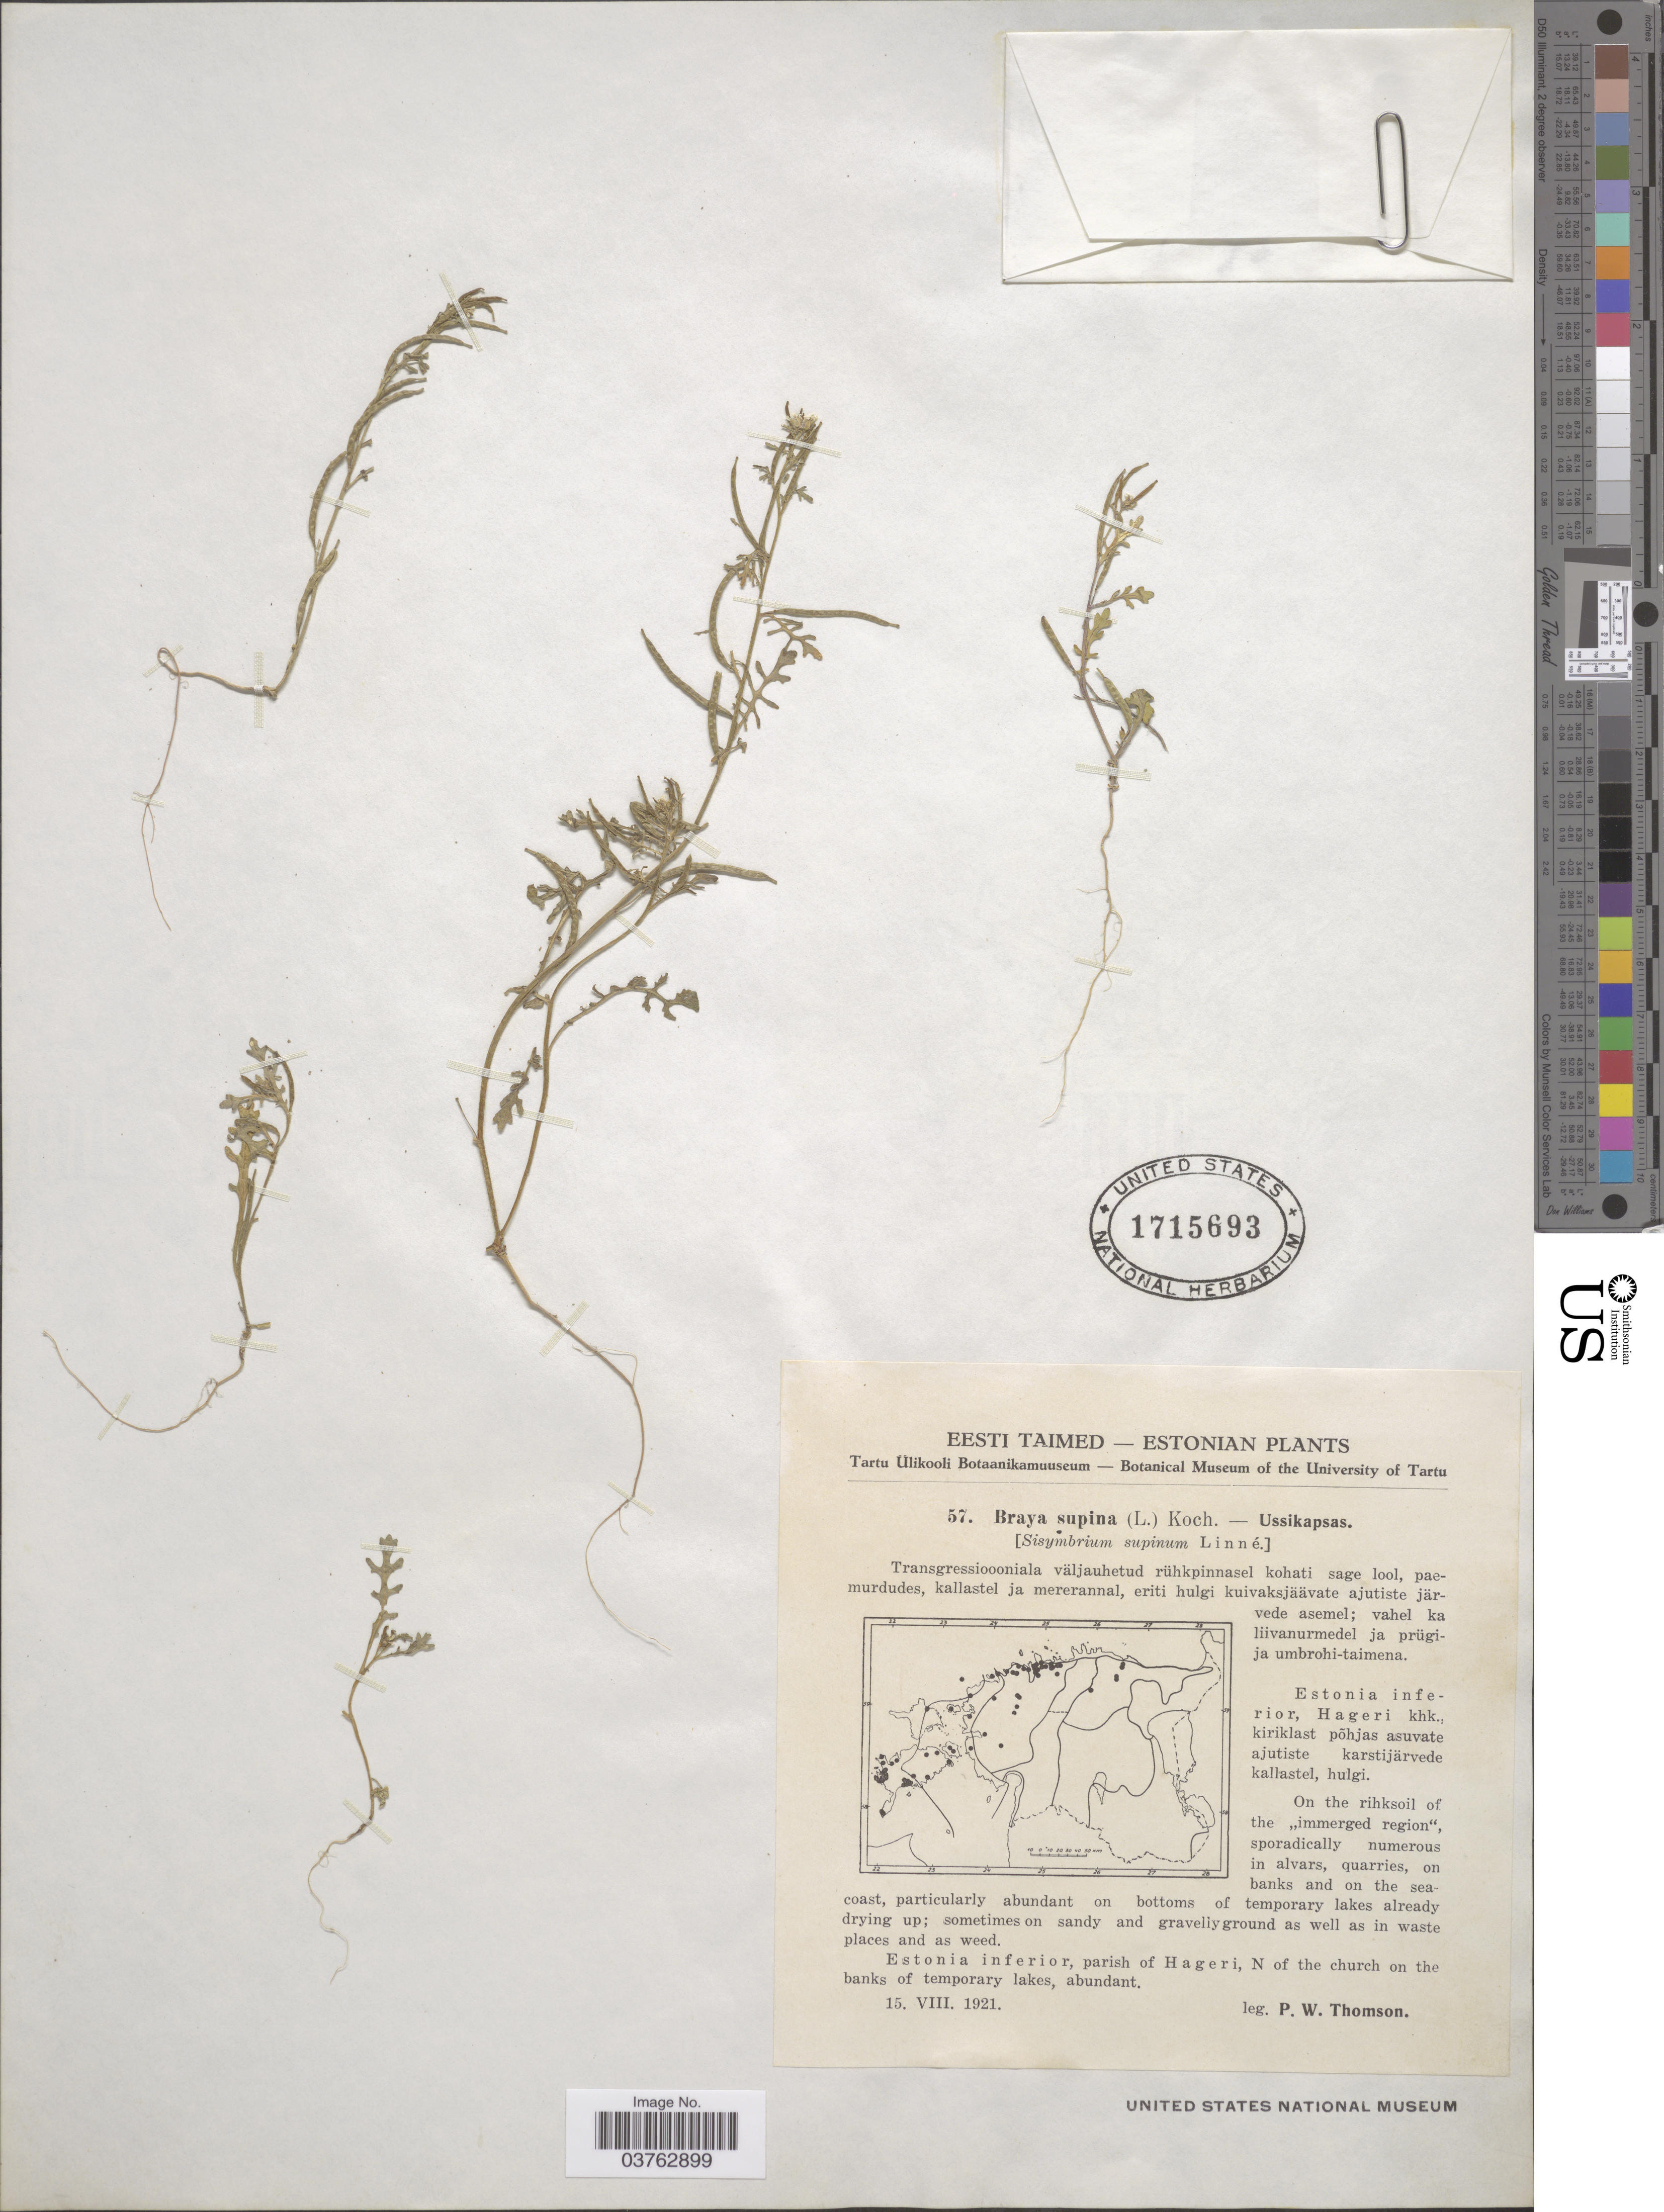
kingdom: Plantae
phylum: Tracheophyta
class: Magnoliopsida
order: Brassicales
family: Brassicaceae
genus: Braya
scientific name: Braya supina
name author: (L.) W.D.J. Koch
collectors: P. W. Thomson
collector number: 57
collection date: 1921-08-15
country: Estonia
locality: Estonia inferior, parish of Hageri, N of the church on the banks of temporary lakes.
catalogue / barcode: US 1715693